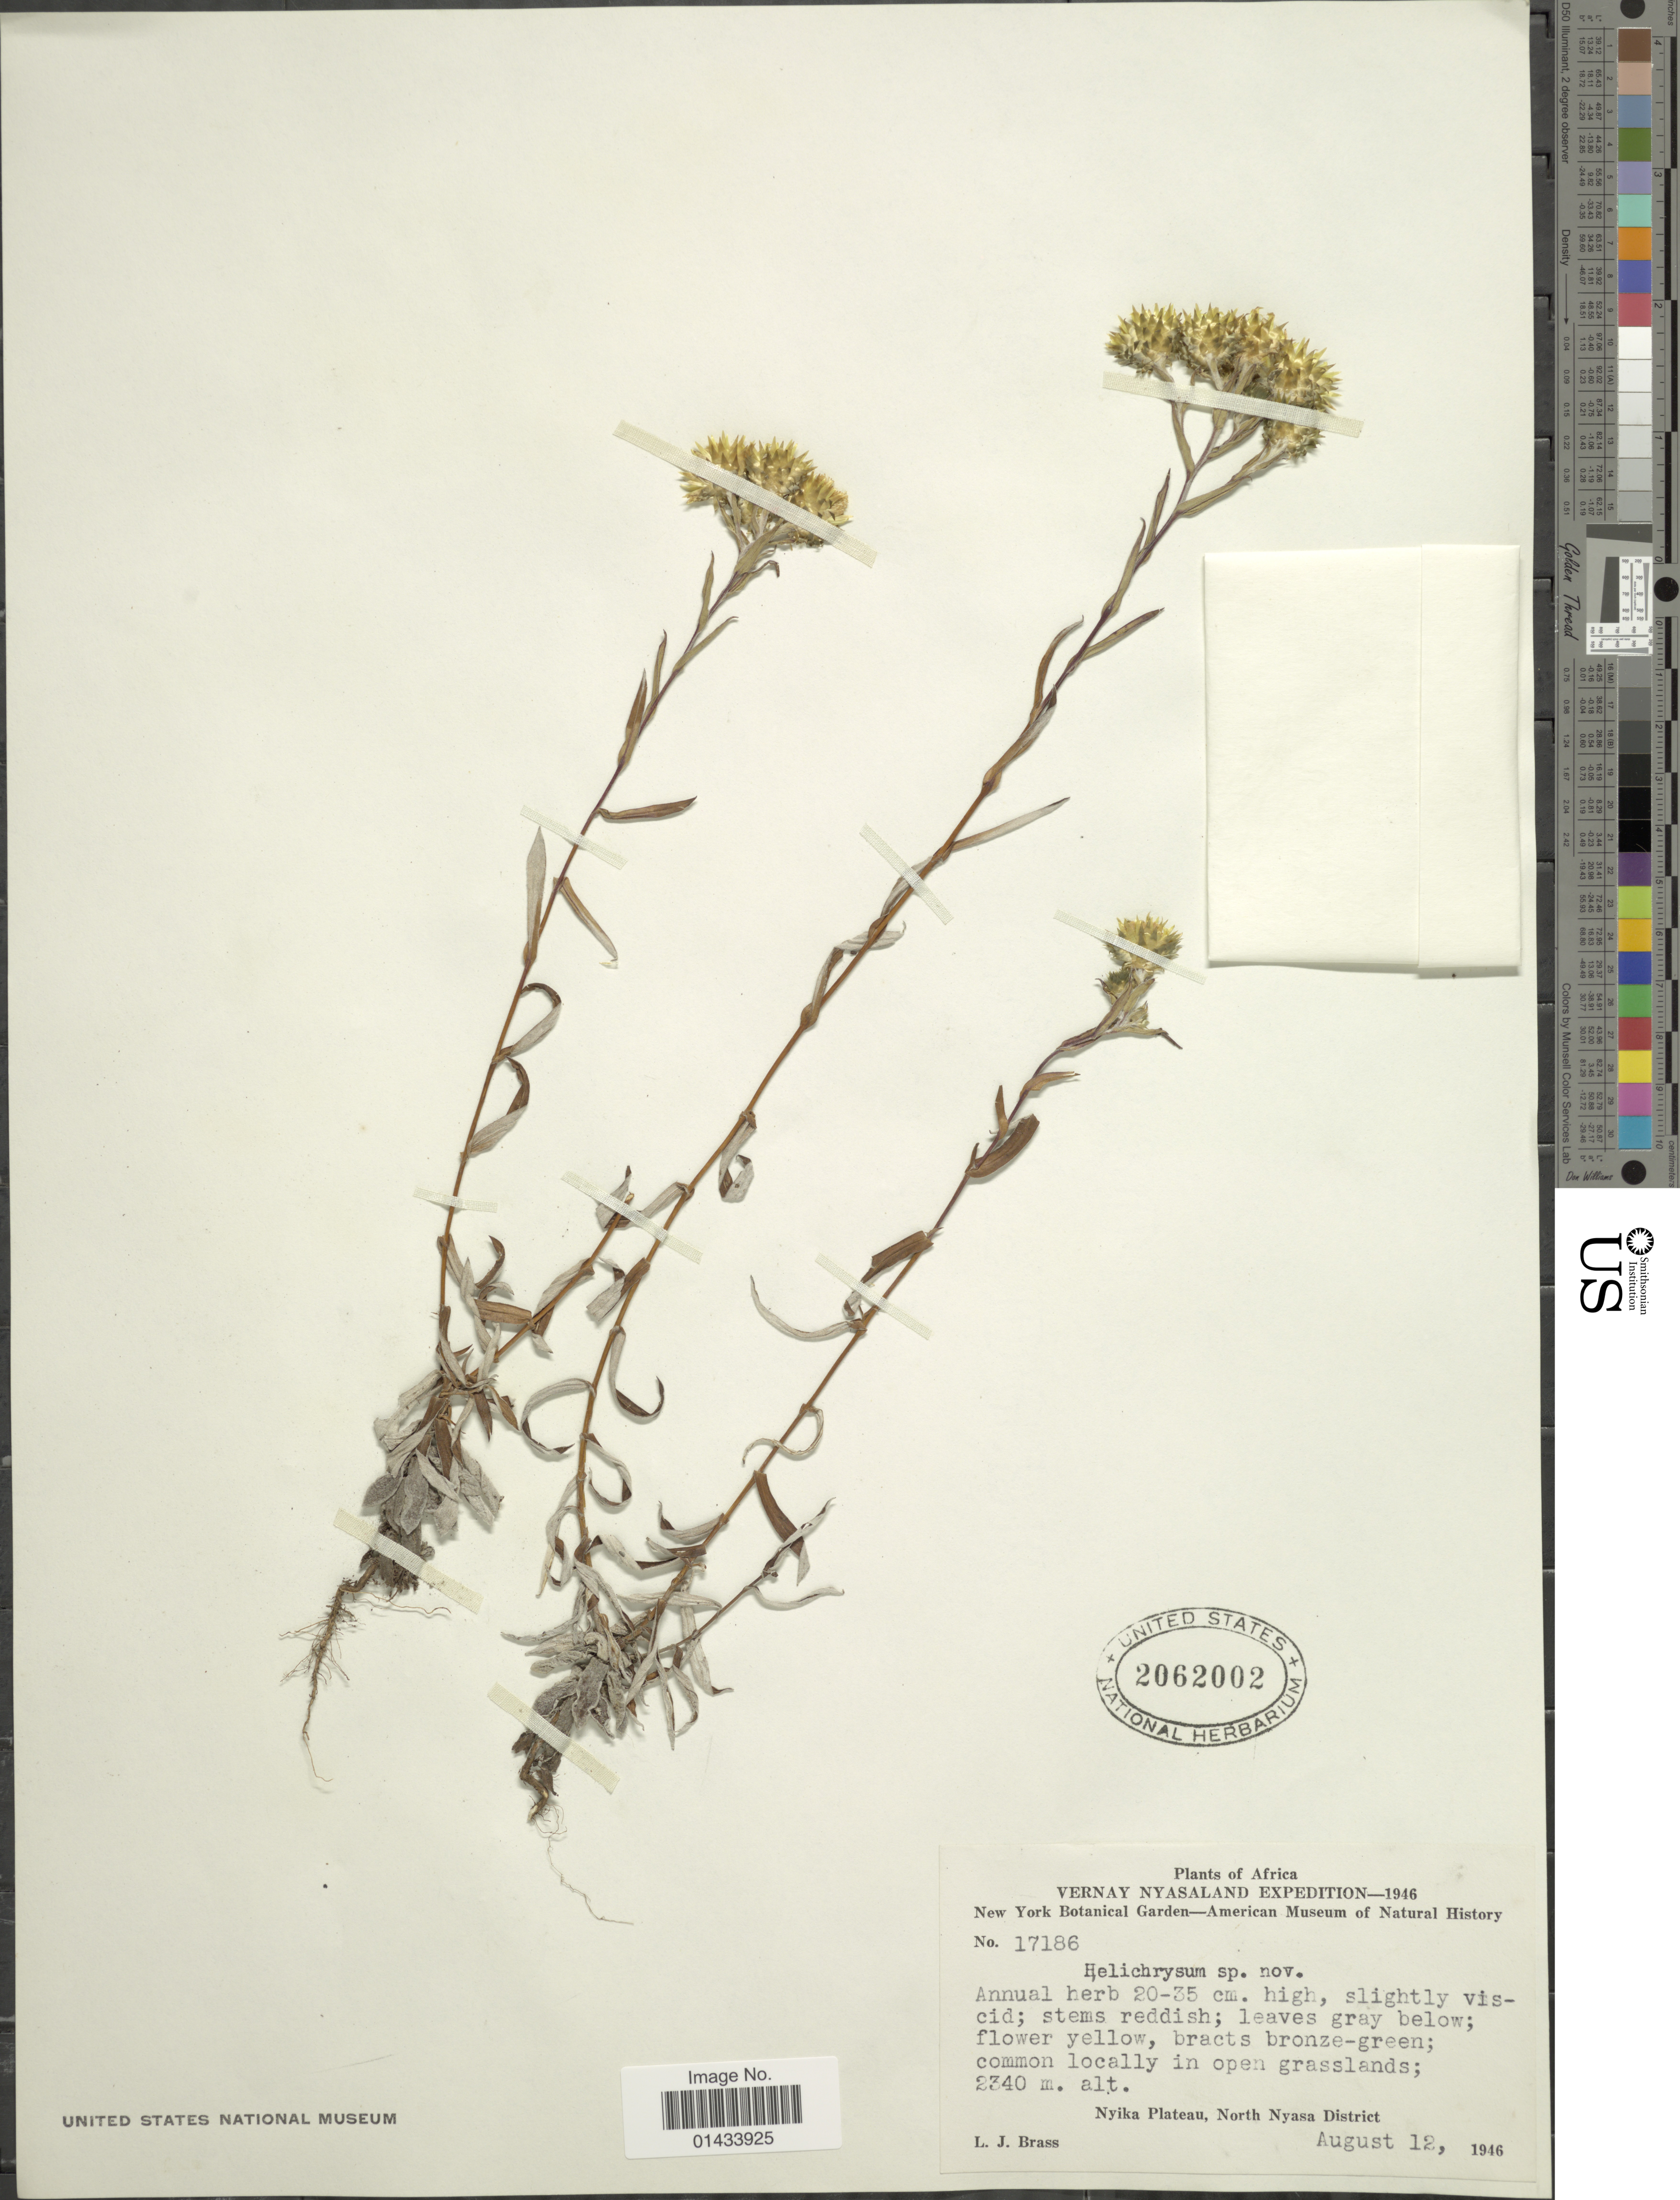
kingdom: Plantae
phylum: Tracheophyta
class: Magnoliopsida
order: Asterales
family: Asteraceae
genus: Helichrysum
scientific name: Helichrysum sp.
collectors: L. J. Brass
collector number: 17186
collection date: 1946-08-12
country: Malawi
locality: Africa, Vernay Nyasaland, common in locally in open grasslands, Nyika Plateau, North Nyasa District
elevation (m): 2340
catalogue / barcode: US 2062002